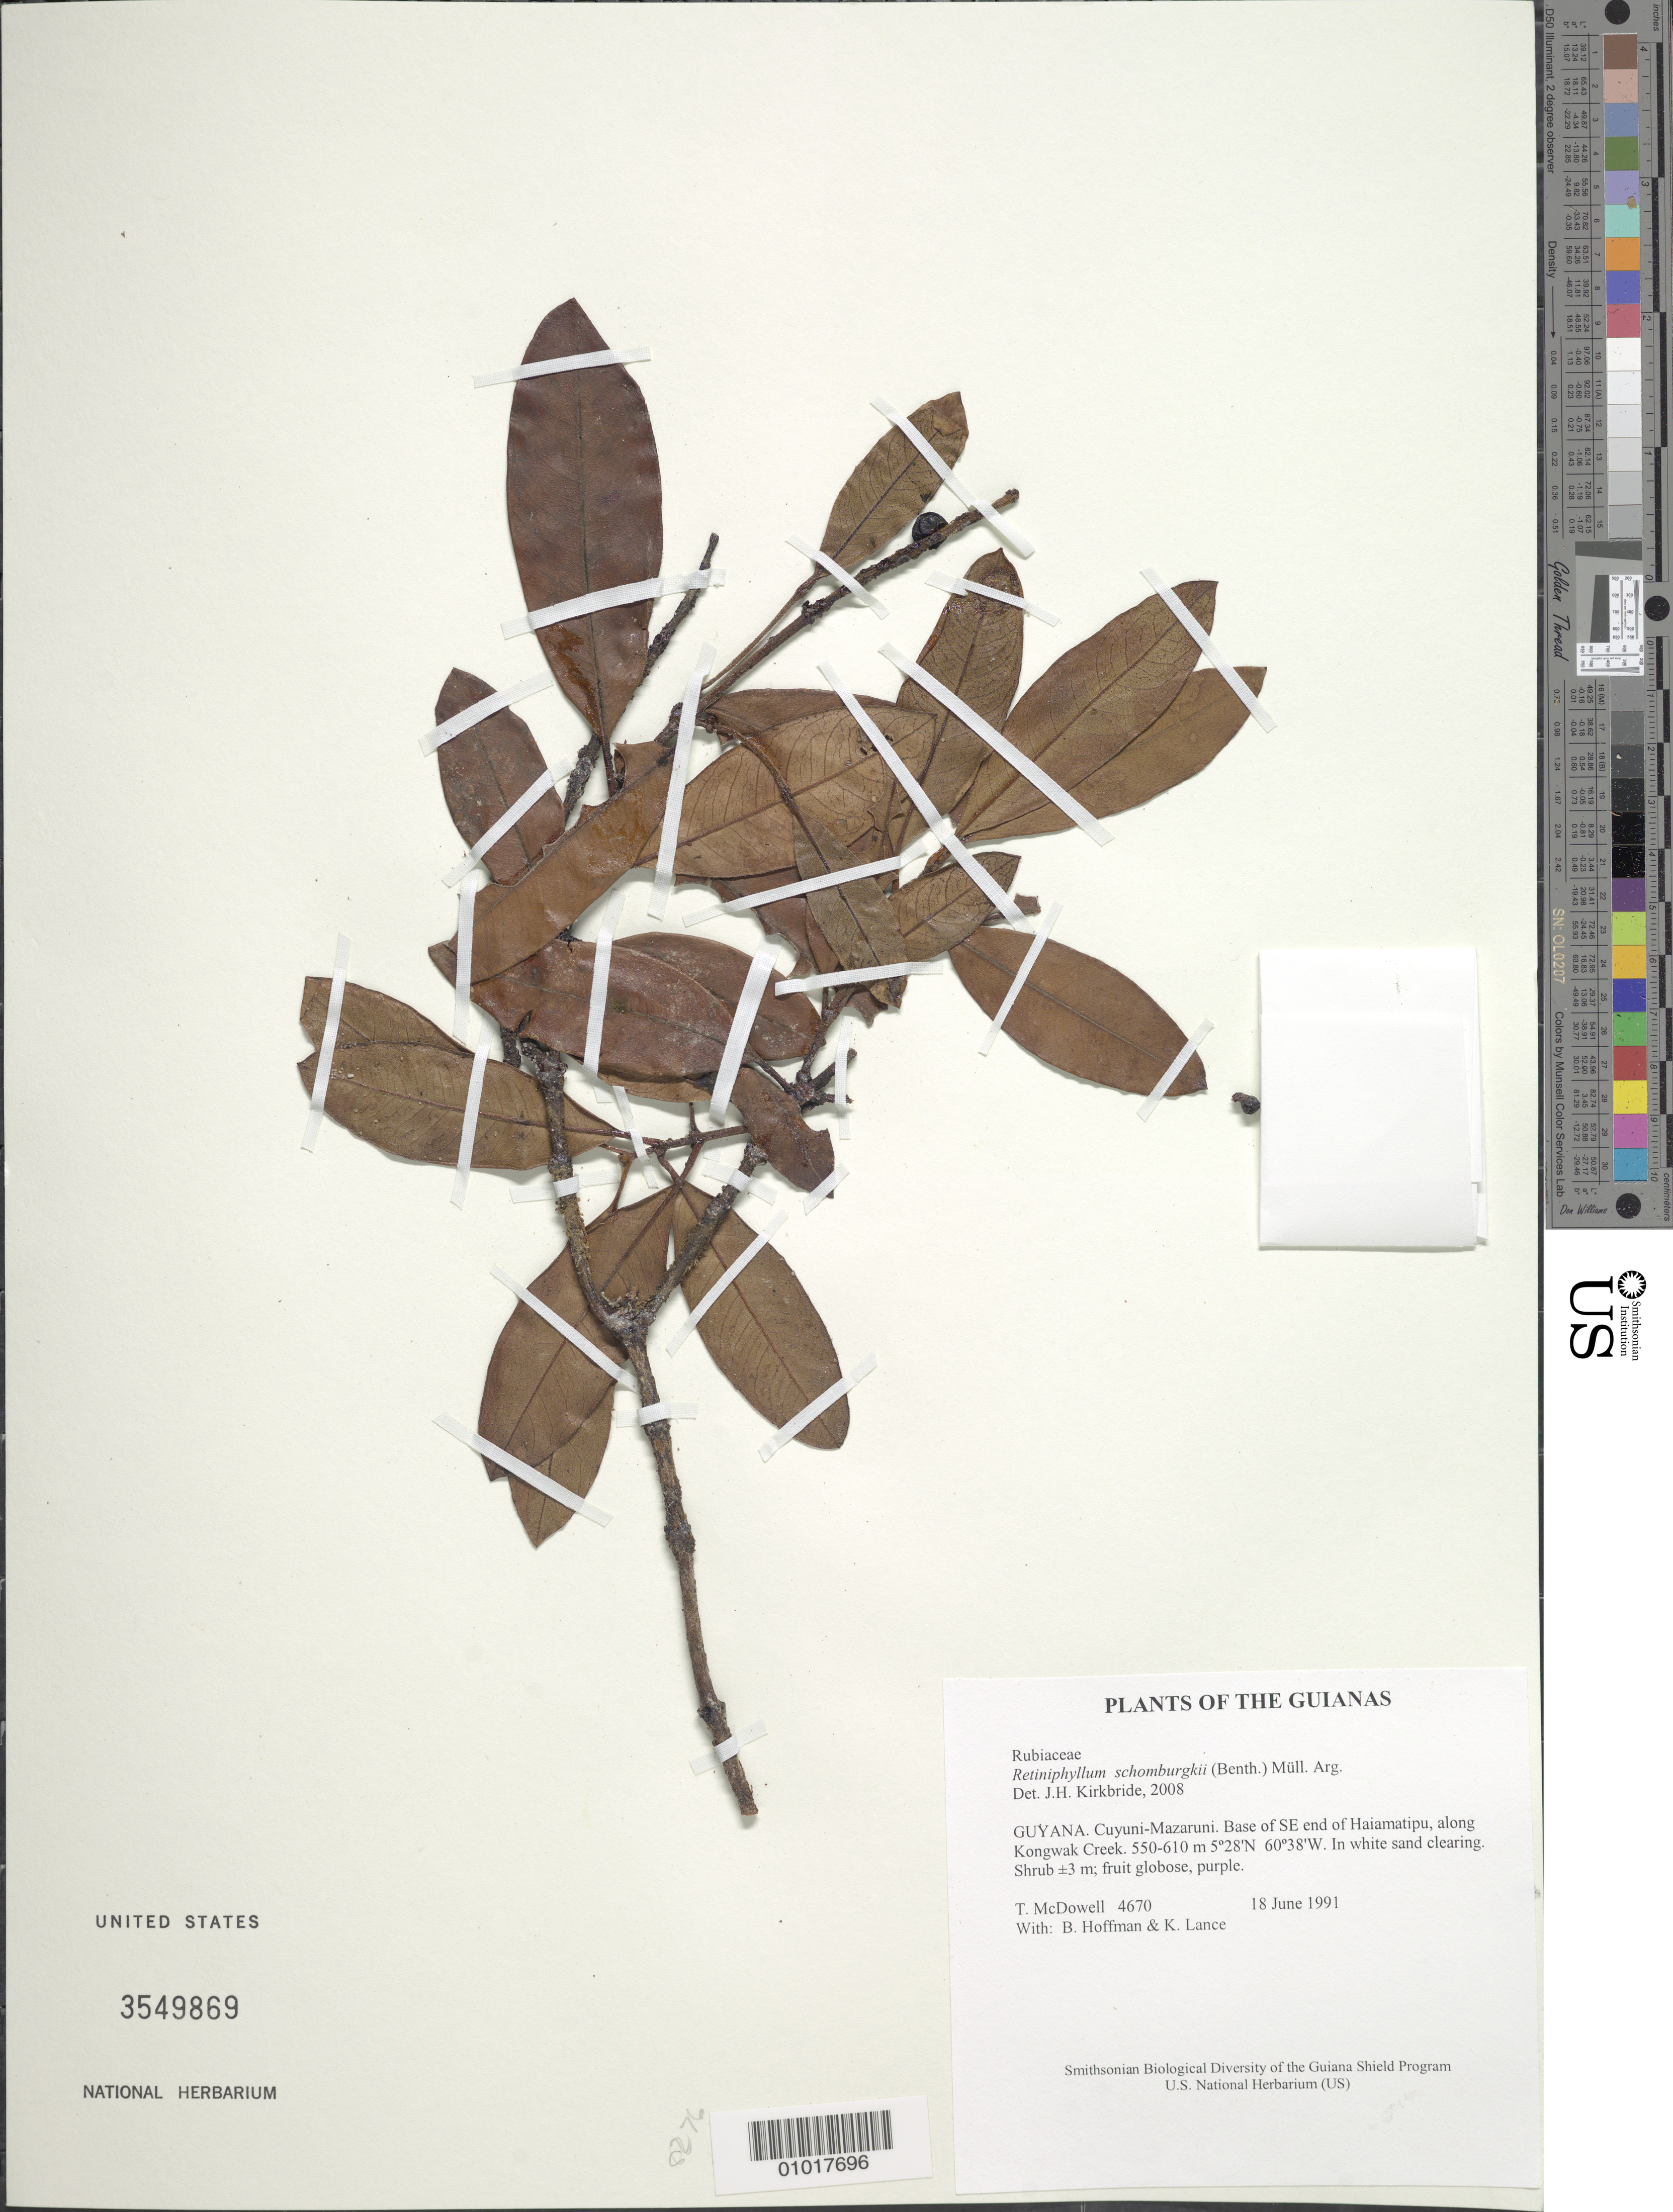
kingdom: Plantae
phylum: Tracheophyta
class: Magnoliopsida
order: Gentianales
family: Rubiaceae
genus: Retiniphyllum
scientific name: Retiniphyllum schomburgkii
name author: (Benth.) Müll. Arg.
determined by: Kirkbride, J. H.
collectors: T. McDowell, B. Hoffman & K. Lance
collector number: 4670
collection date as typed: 18 June 1991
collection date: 1991-06-18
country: Guyana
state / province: Cuyuni-Mazaruni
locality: Base of SE end of Haiamatipu, along Kongwak Creek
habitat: In white sand clearing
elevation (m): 550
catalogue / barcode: US 3549869